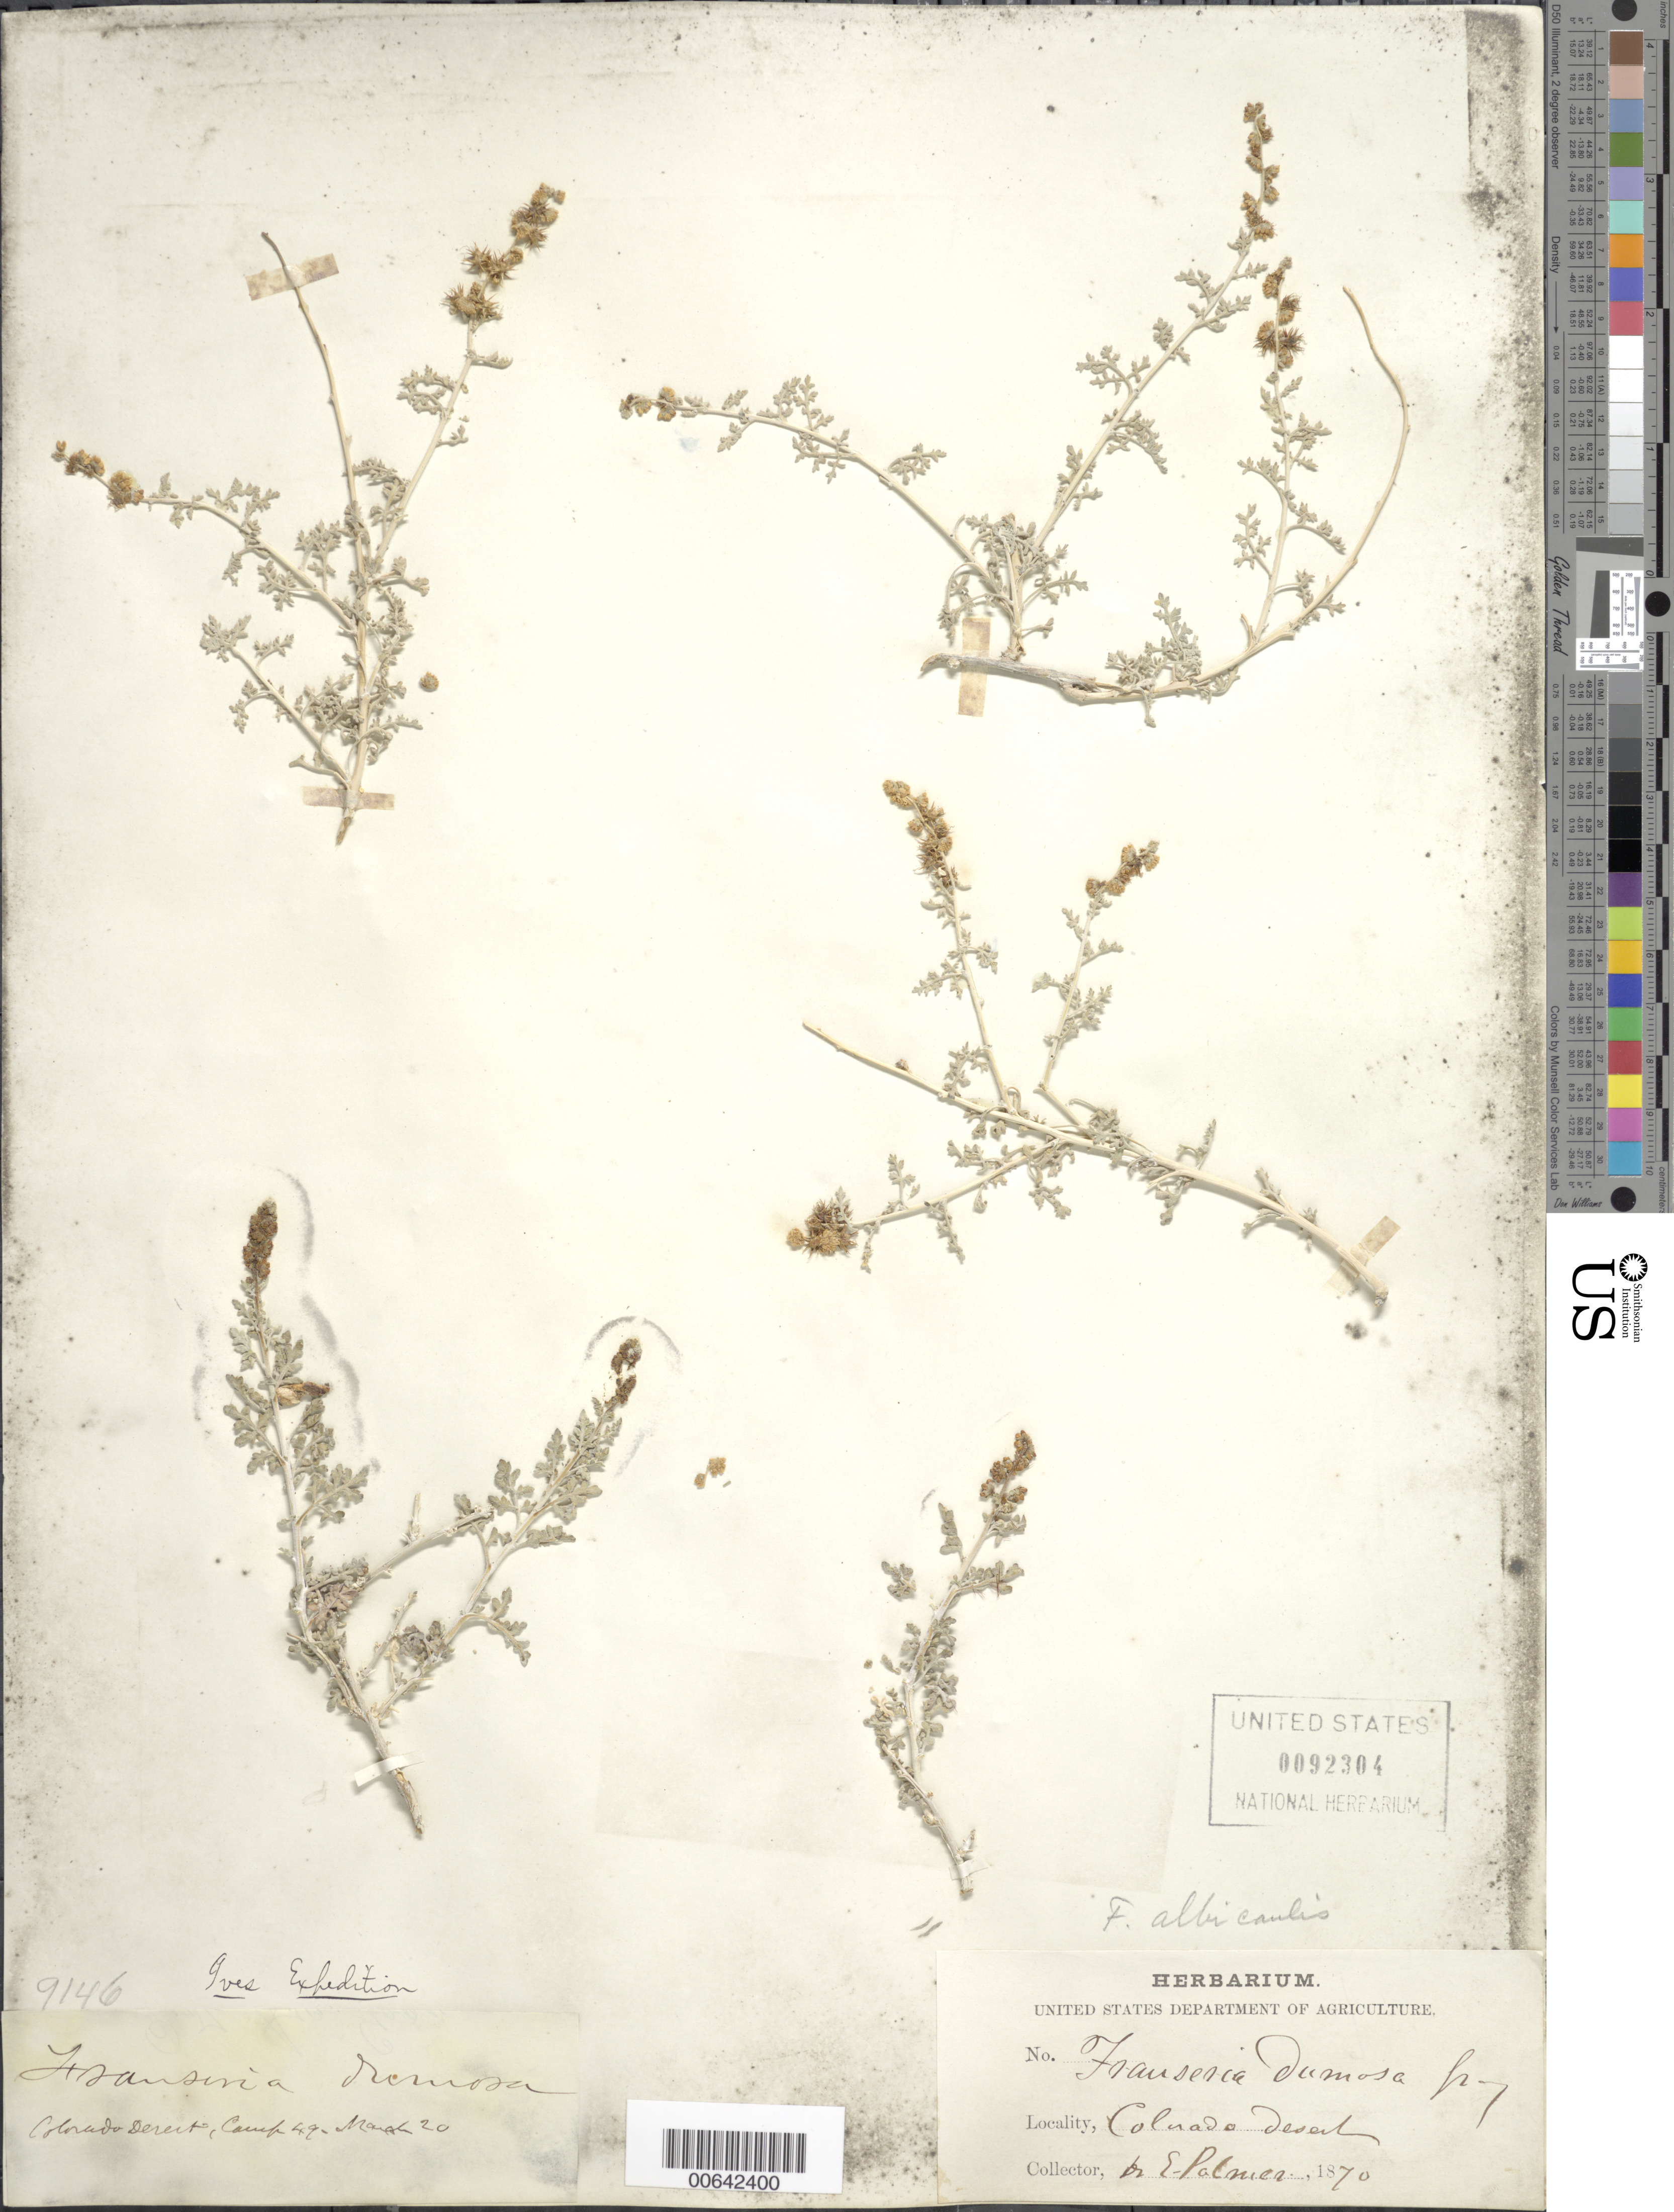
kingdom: Plantae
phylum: Tracheophyta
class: Magnoliopsida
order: Asterales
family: Asteraceae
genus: Ambrosia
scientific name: Ambrosia dumosa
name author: (A. Gray) W.W.Payne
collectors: E. Palmer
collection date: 1870-03-20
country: United States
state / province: Colorado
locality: Colorado Desert, Camp 49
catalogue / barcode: US 92304